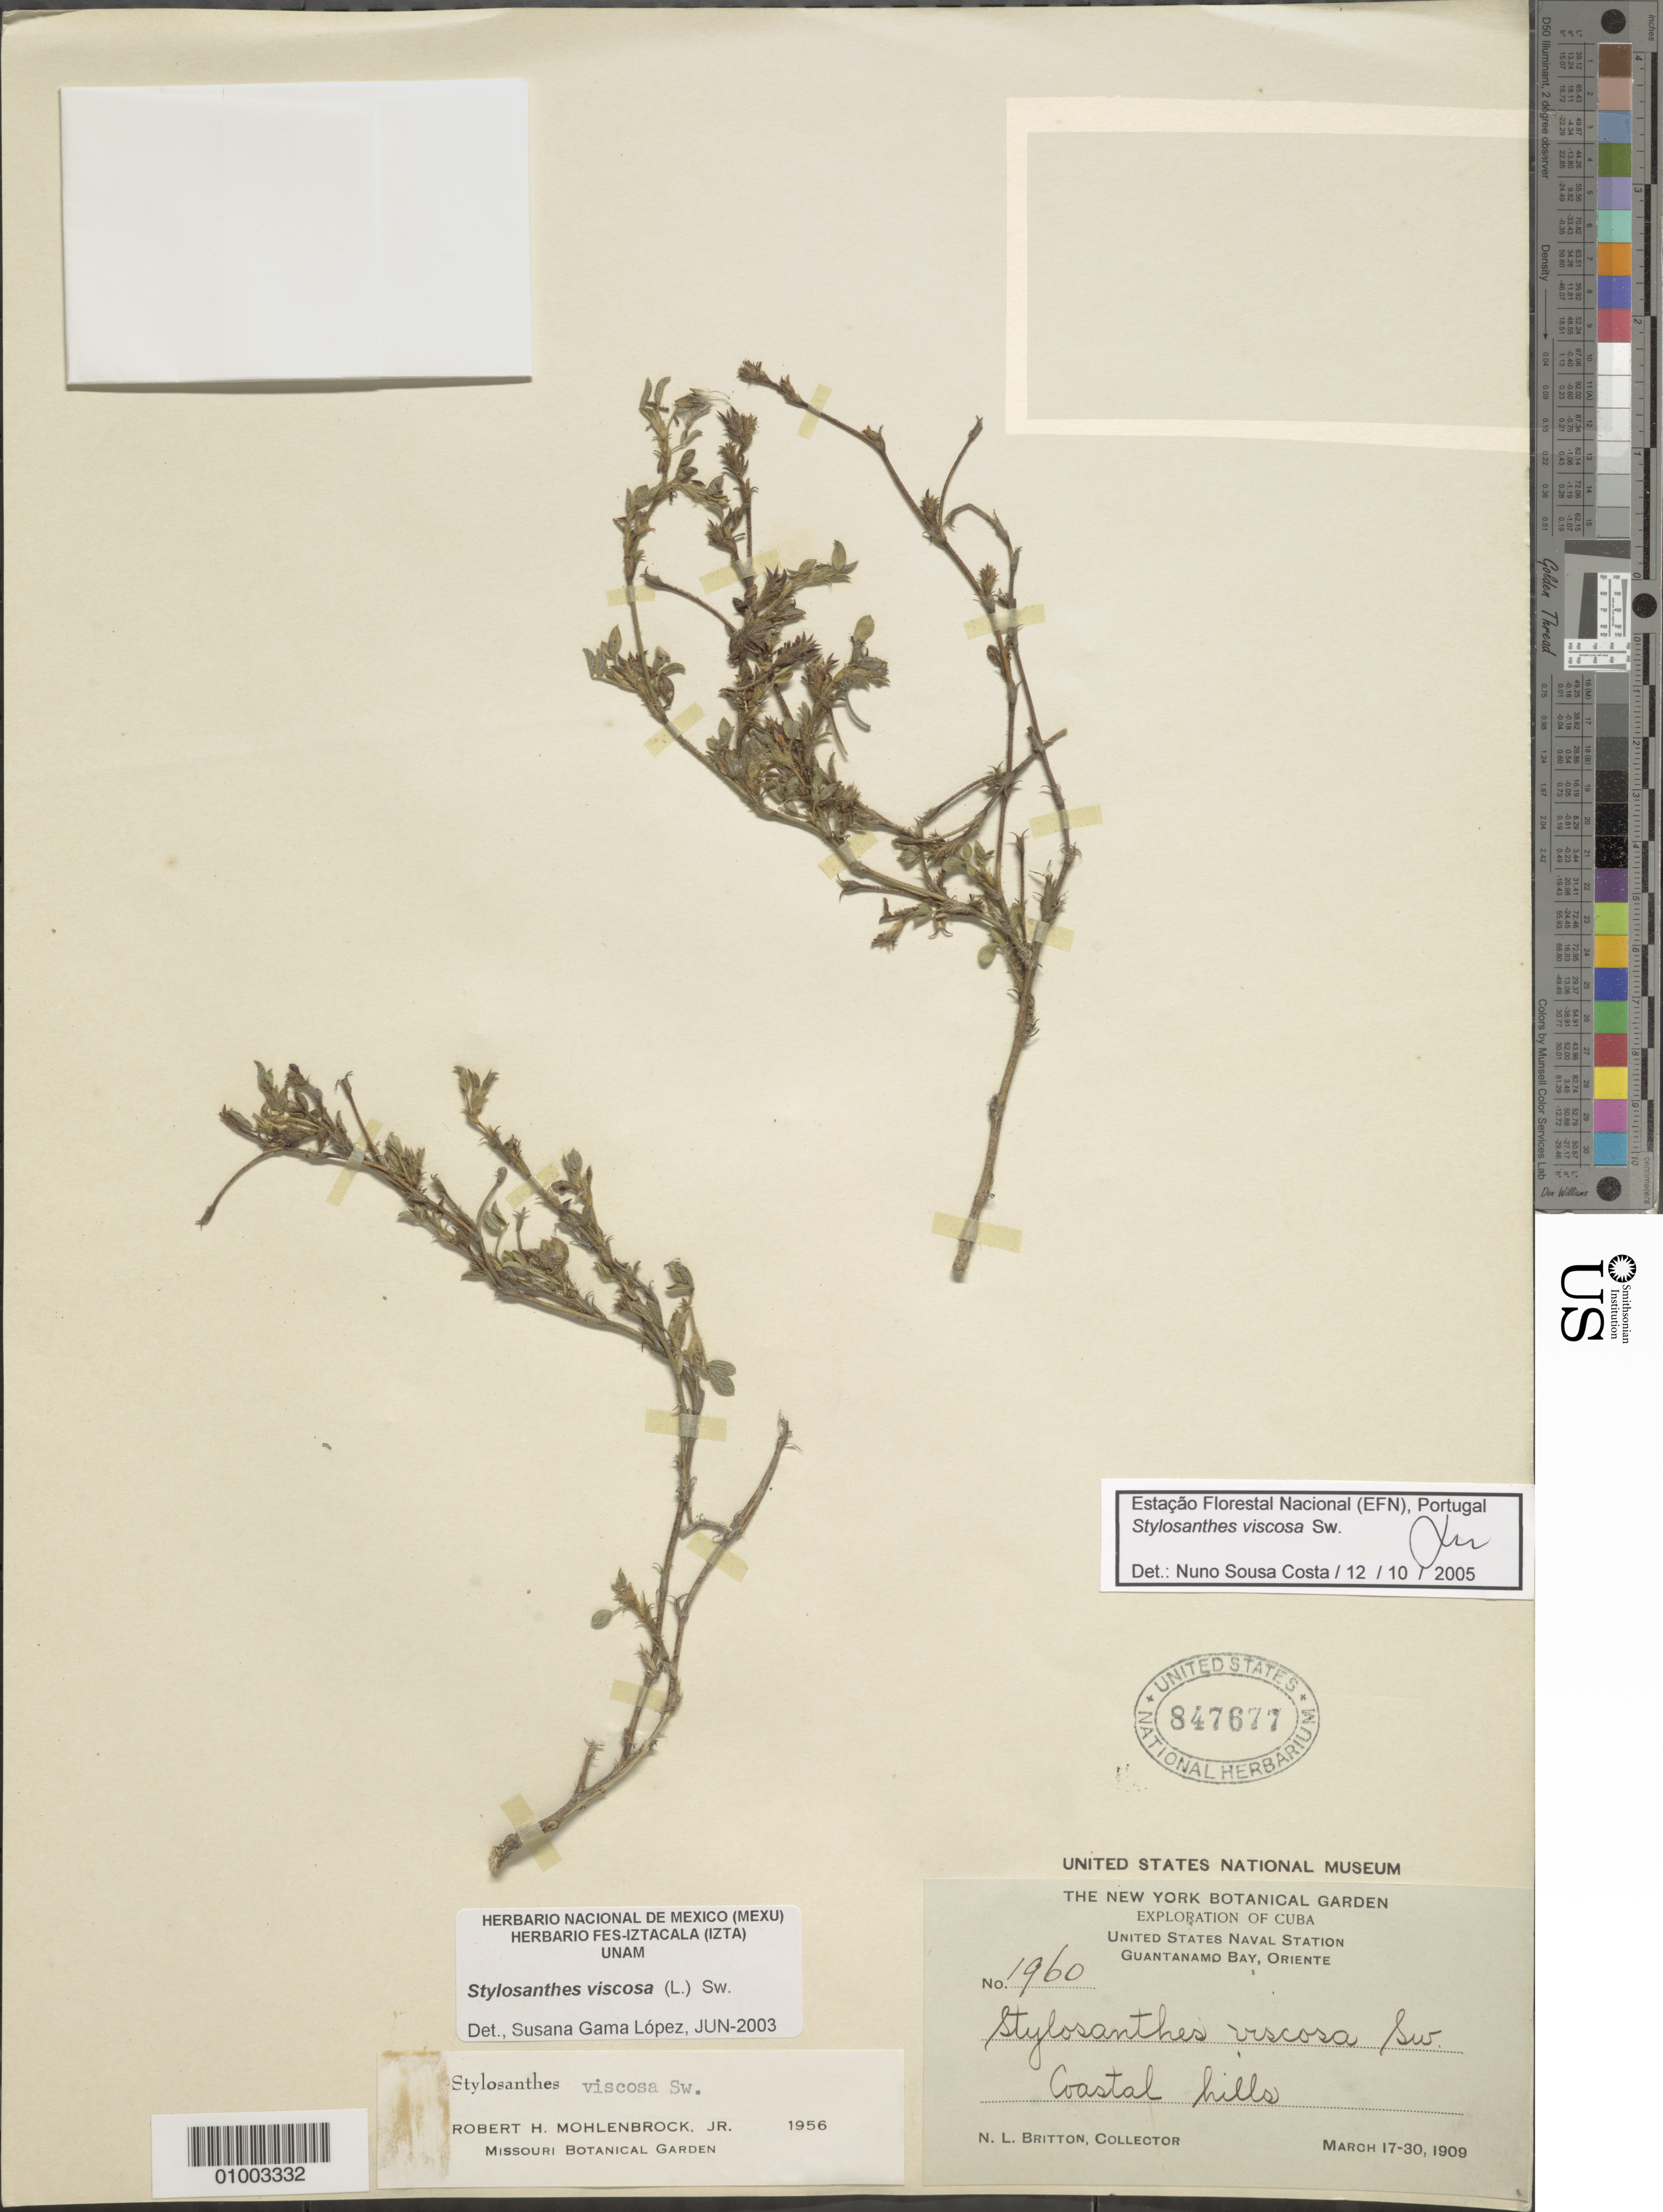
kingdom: Plantae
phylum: Tracheophyta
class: Magnoliopsida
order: Fabales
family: Fabaceae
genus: Stylosanthes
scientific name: Stylosanthes viscosa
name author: Sw.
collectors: N. Britton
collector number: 1960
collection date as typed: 17 Mar 1909 to 30 Mar 1909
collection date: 1909-03-17/1909-03-30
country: Cuba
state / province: Guantanamo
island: Cuba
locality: Coastal hills, Guantánamo Bay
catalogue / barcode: US 847677